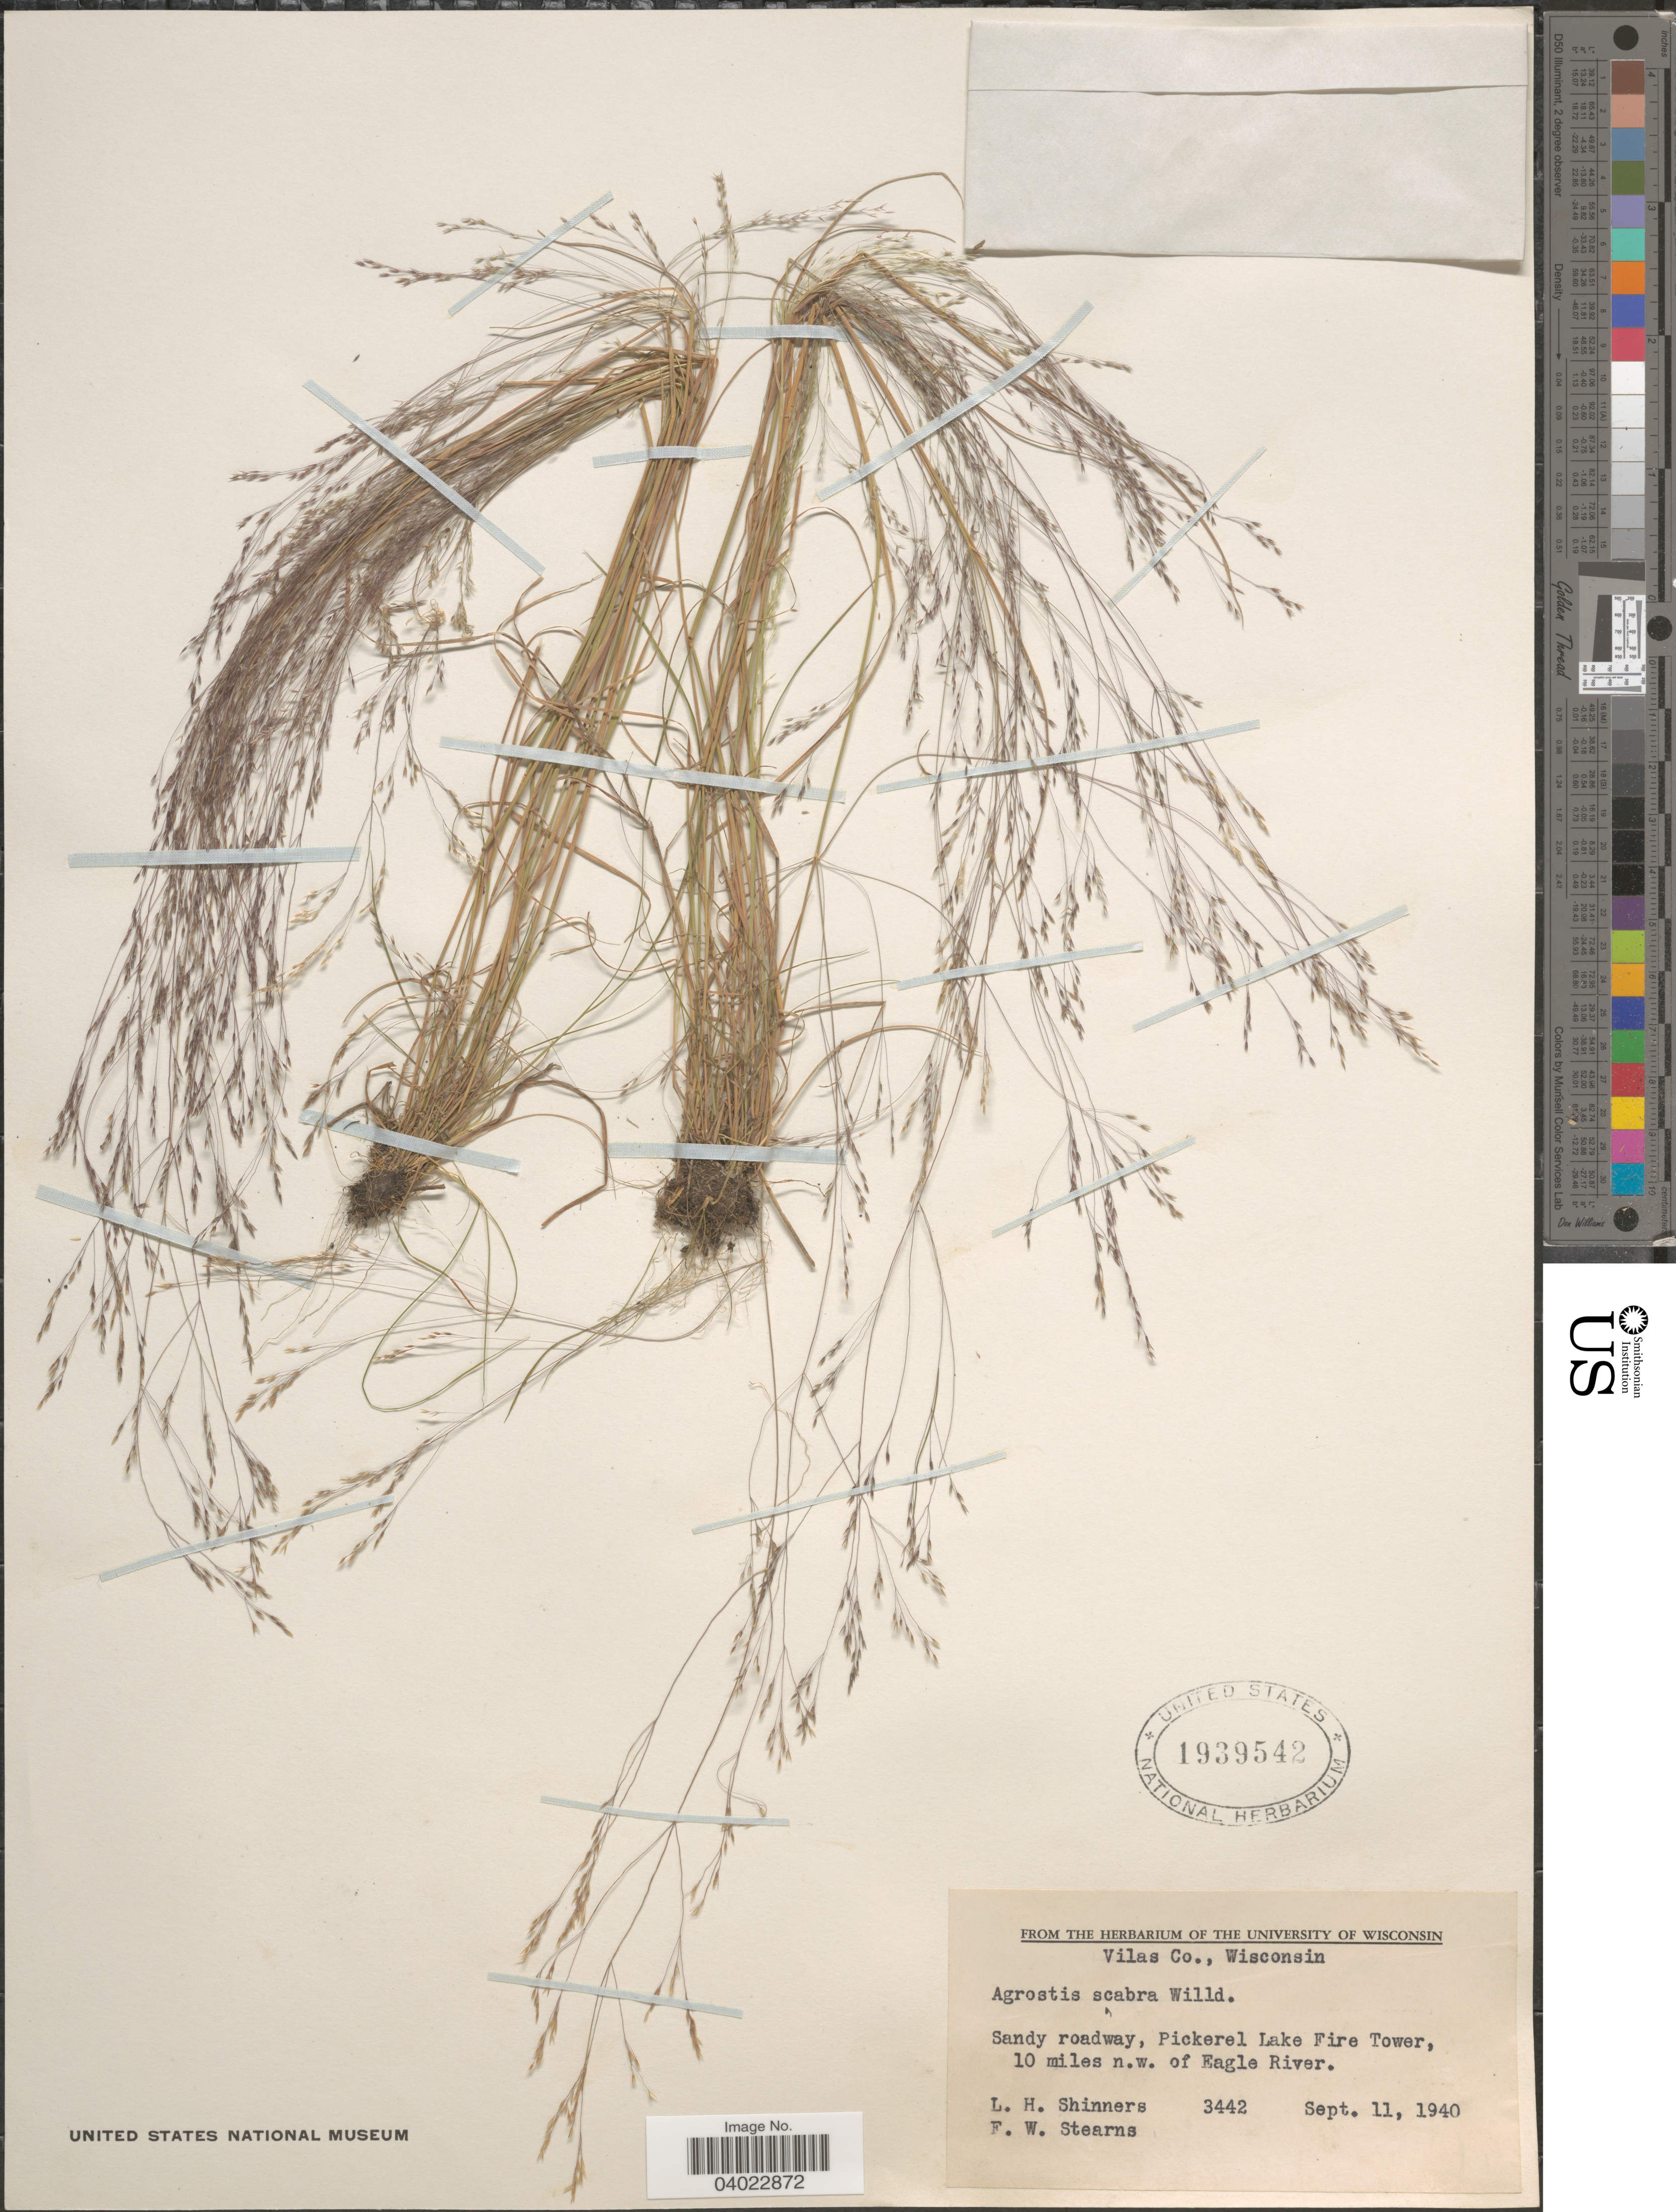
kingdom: Plantae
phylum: Tracheophyta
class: Liliopsida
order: Poales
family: Poaceae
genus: Agrostis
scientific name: Agrostis scabra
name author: Willd.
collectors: L. H. Shinners & F. Stearns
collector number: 3442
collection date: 1940-09-11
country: United States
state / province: Wisconsin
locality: Vilas Co. Pickerel Lake Fire Tower, 10 miles n.w. of Eagle River.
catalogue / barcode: US 1939542